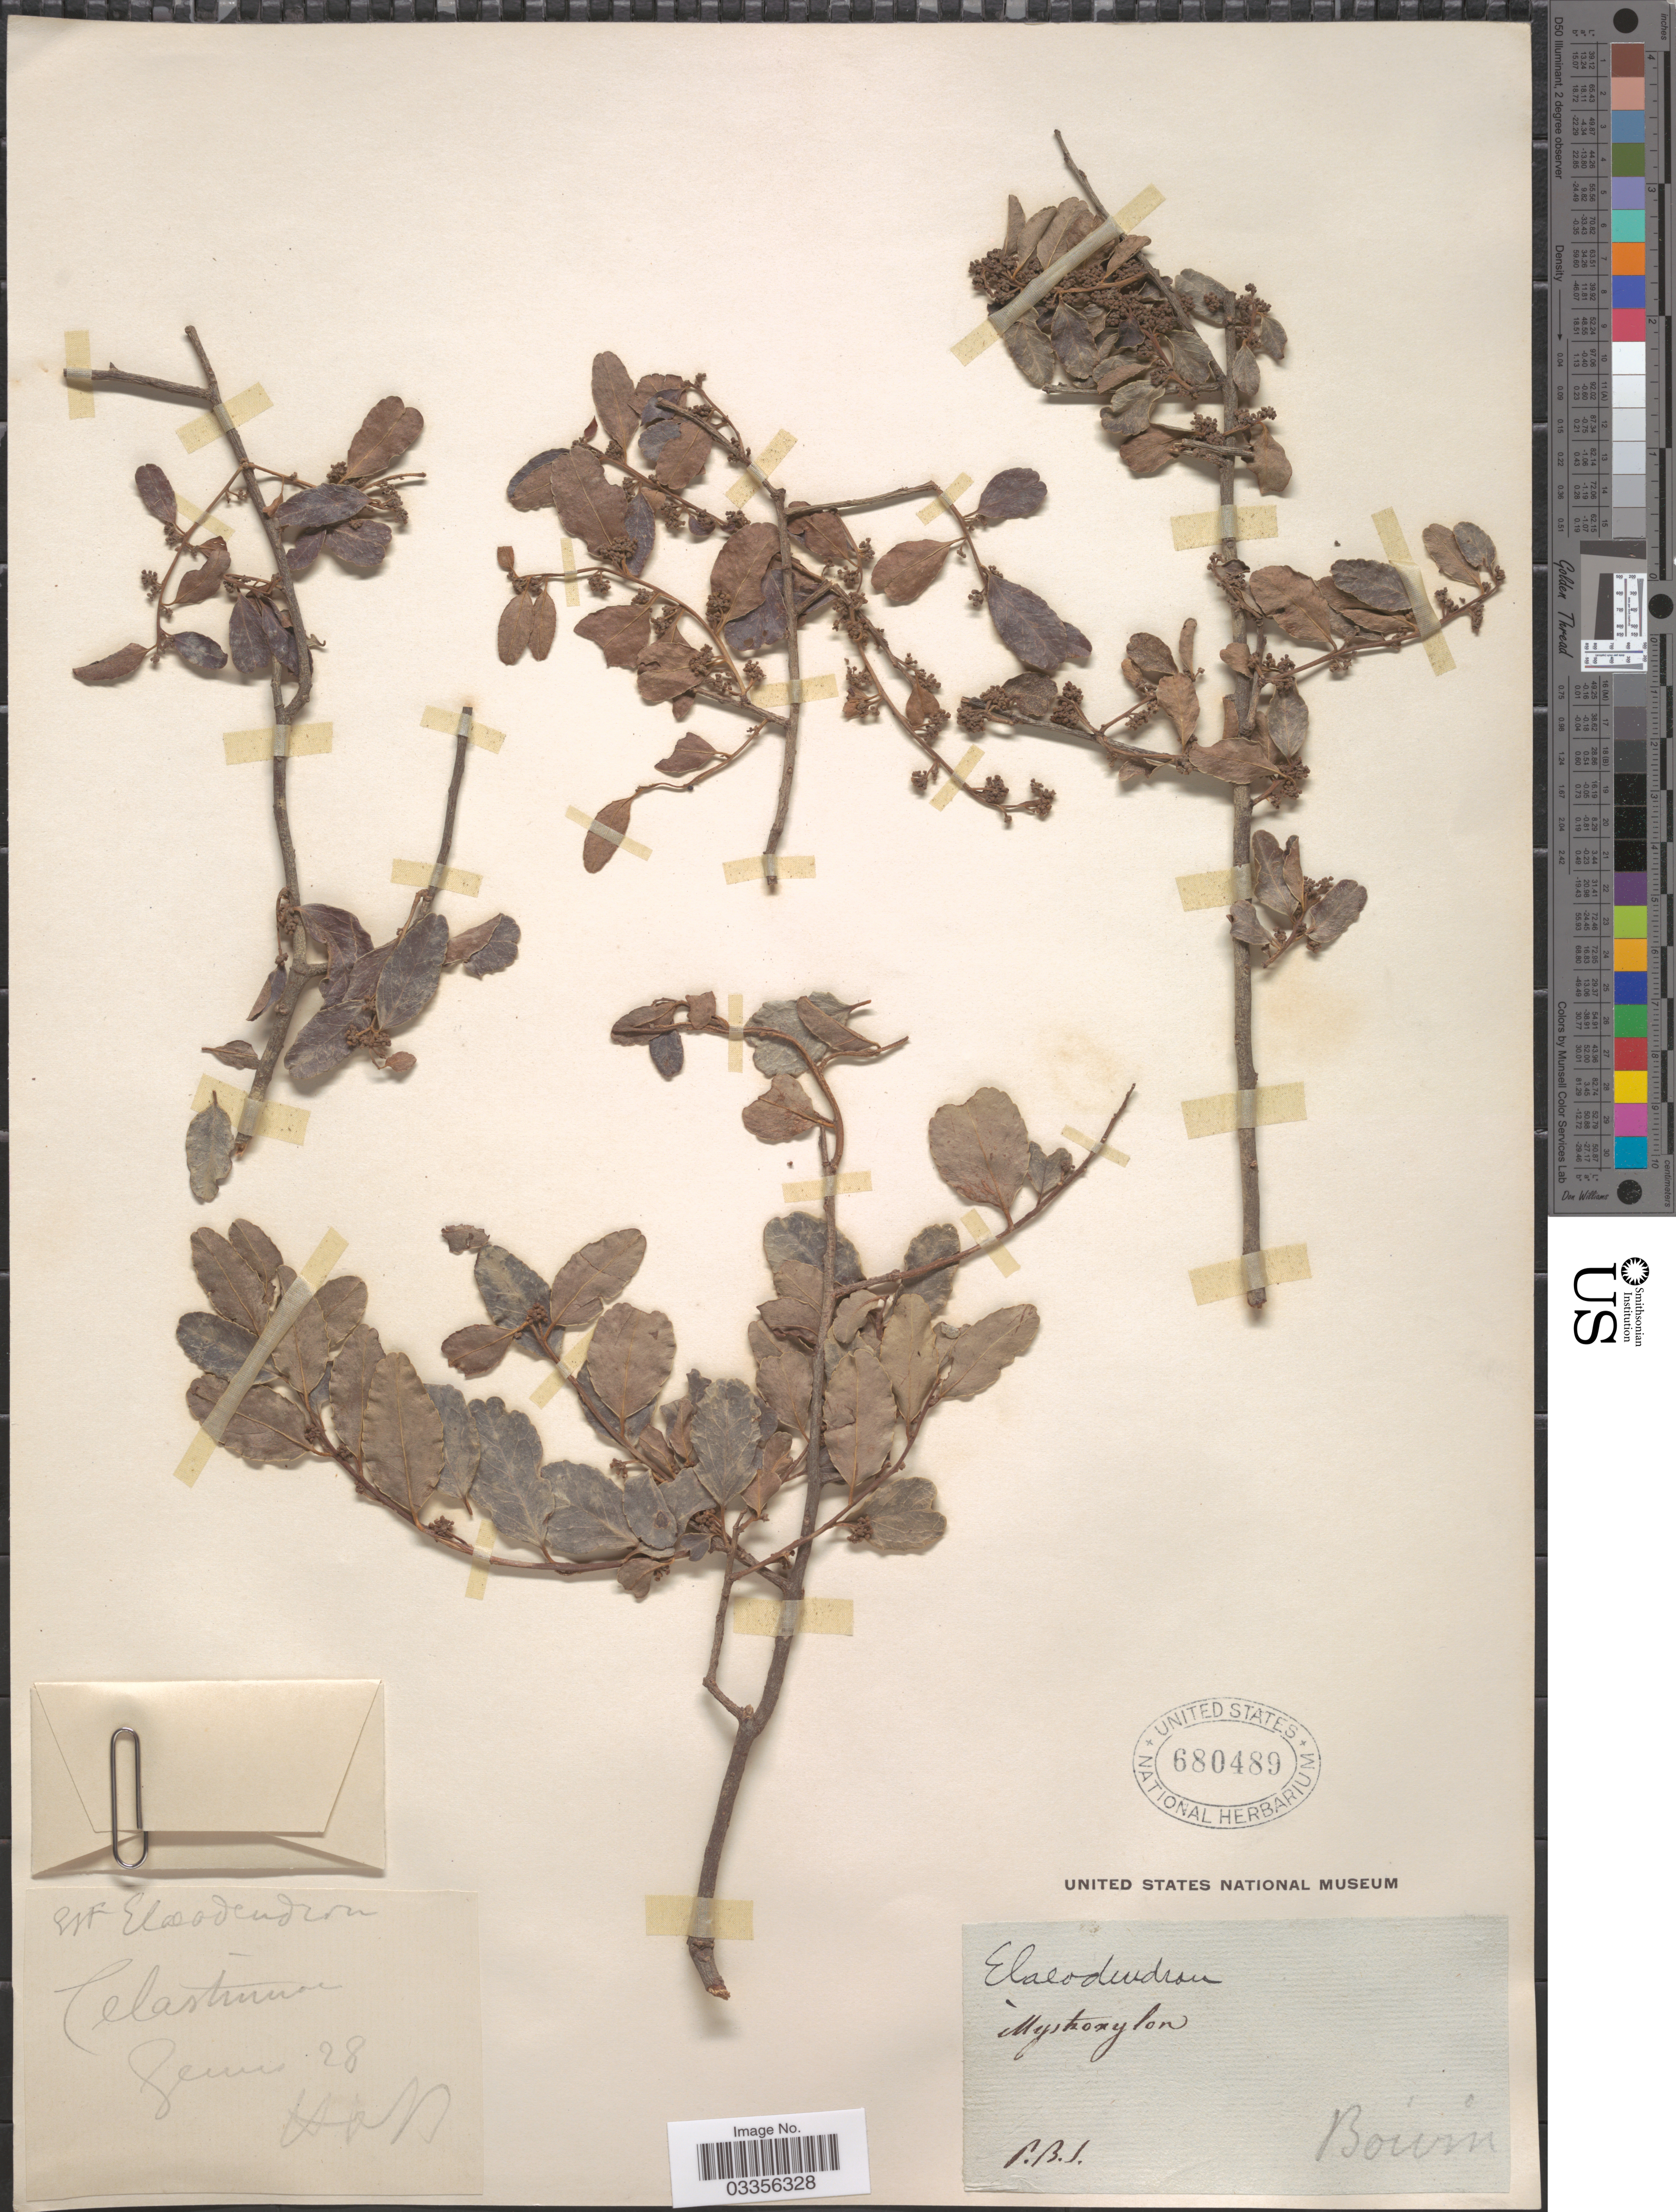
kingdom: Plantae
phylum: Tracheophyta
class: Magnoliopsida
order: Celastrales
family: Celastraceae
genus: Elaeodendron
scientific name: Elaeodendron sp.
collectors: -- Boivin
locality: P.B.S. [unsure placement] [interpreted] (see note)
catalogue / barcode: US 680489